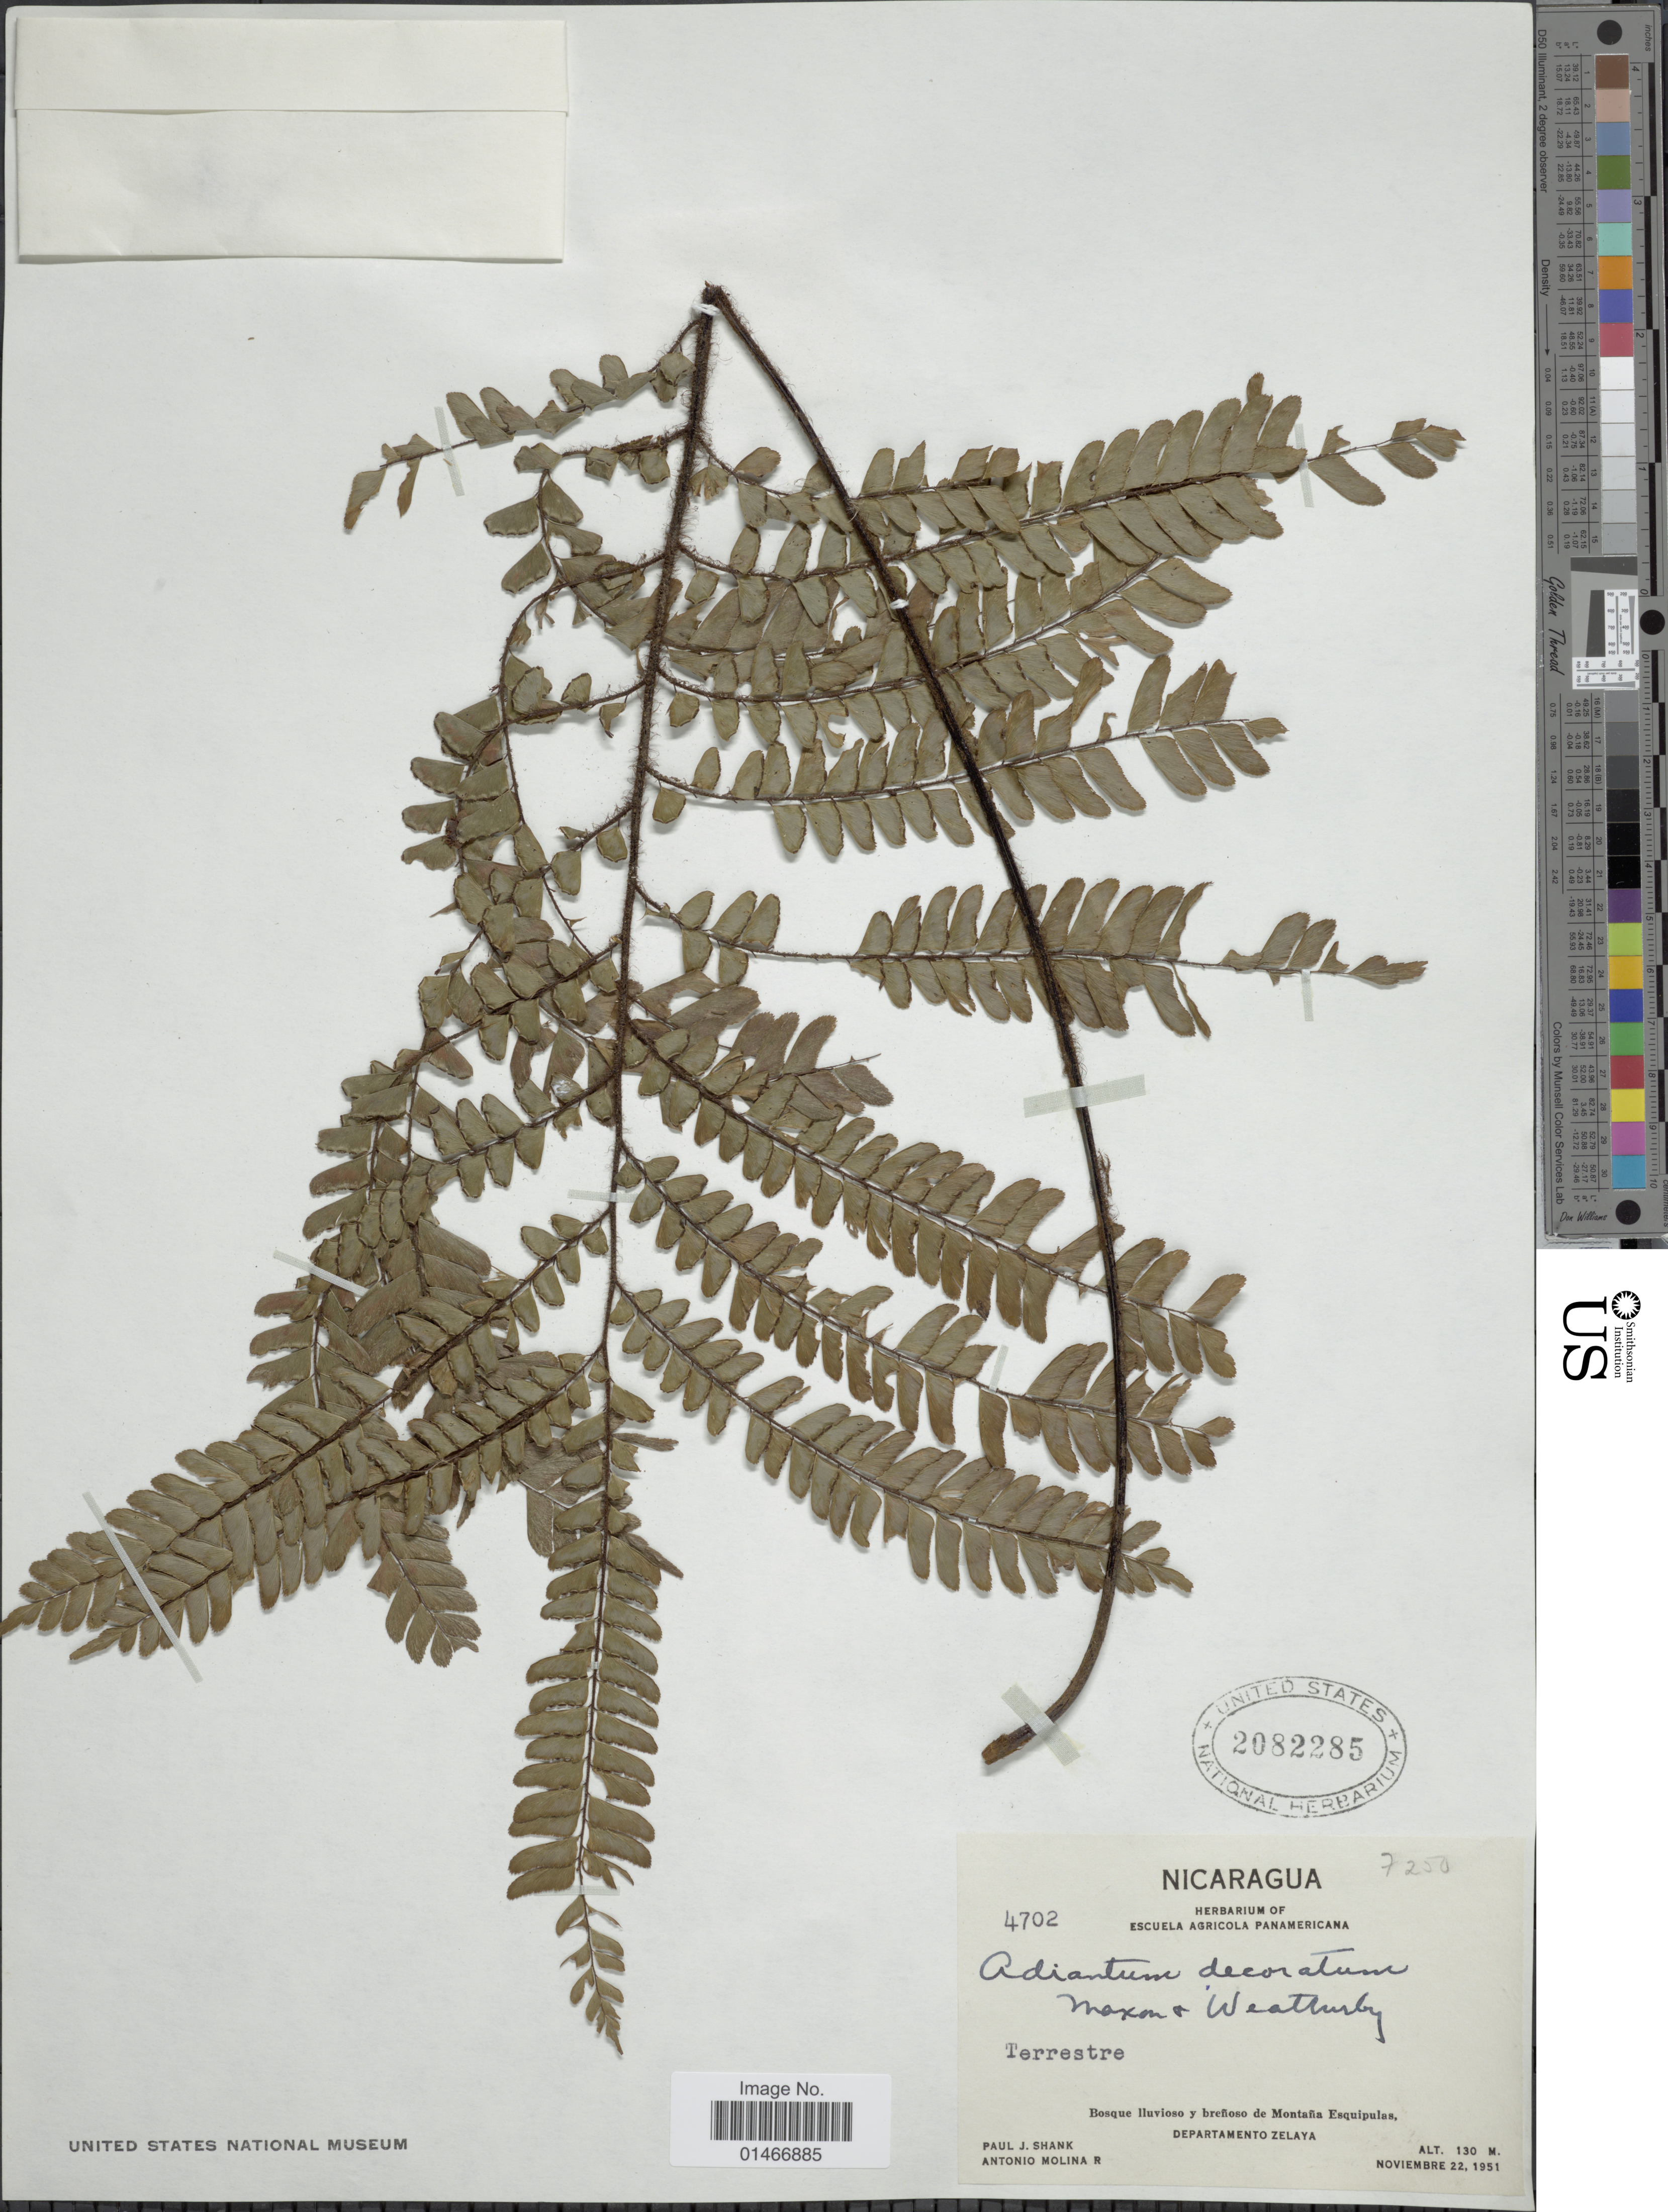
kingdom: Plantae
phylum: Tracheophyta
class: Polypodiopsida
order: Polypodiales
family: Pteridaceae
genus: Adiantum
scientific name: Adiantum decoratum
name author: Maxon & Weath.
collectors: P. J. Shank & A. Molina R.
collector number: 4702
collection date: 1951-11-22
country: Nicaragua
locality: Bosque Iluvioso y brenoso de Montana Esquipulas, Departamento Zelaya.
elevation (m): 130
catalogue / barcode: US 2082285